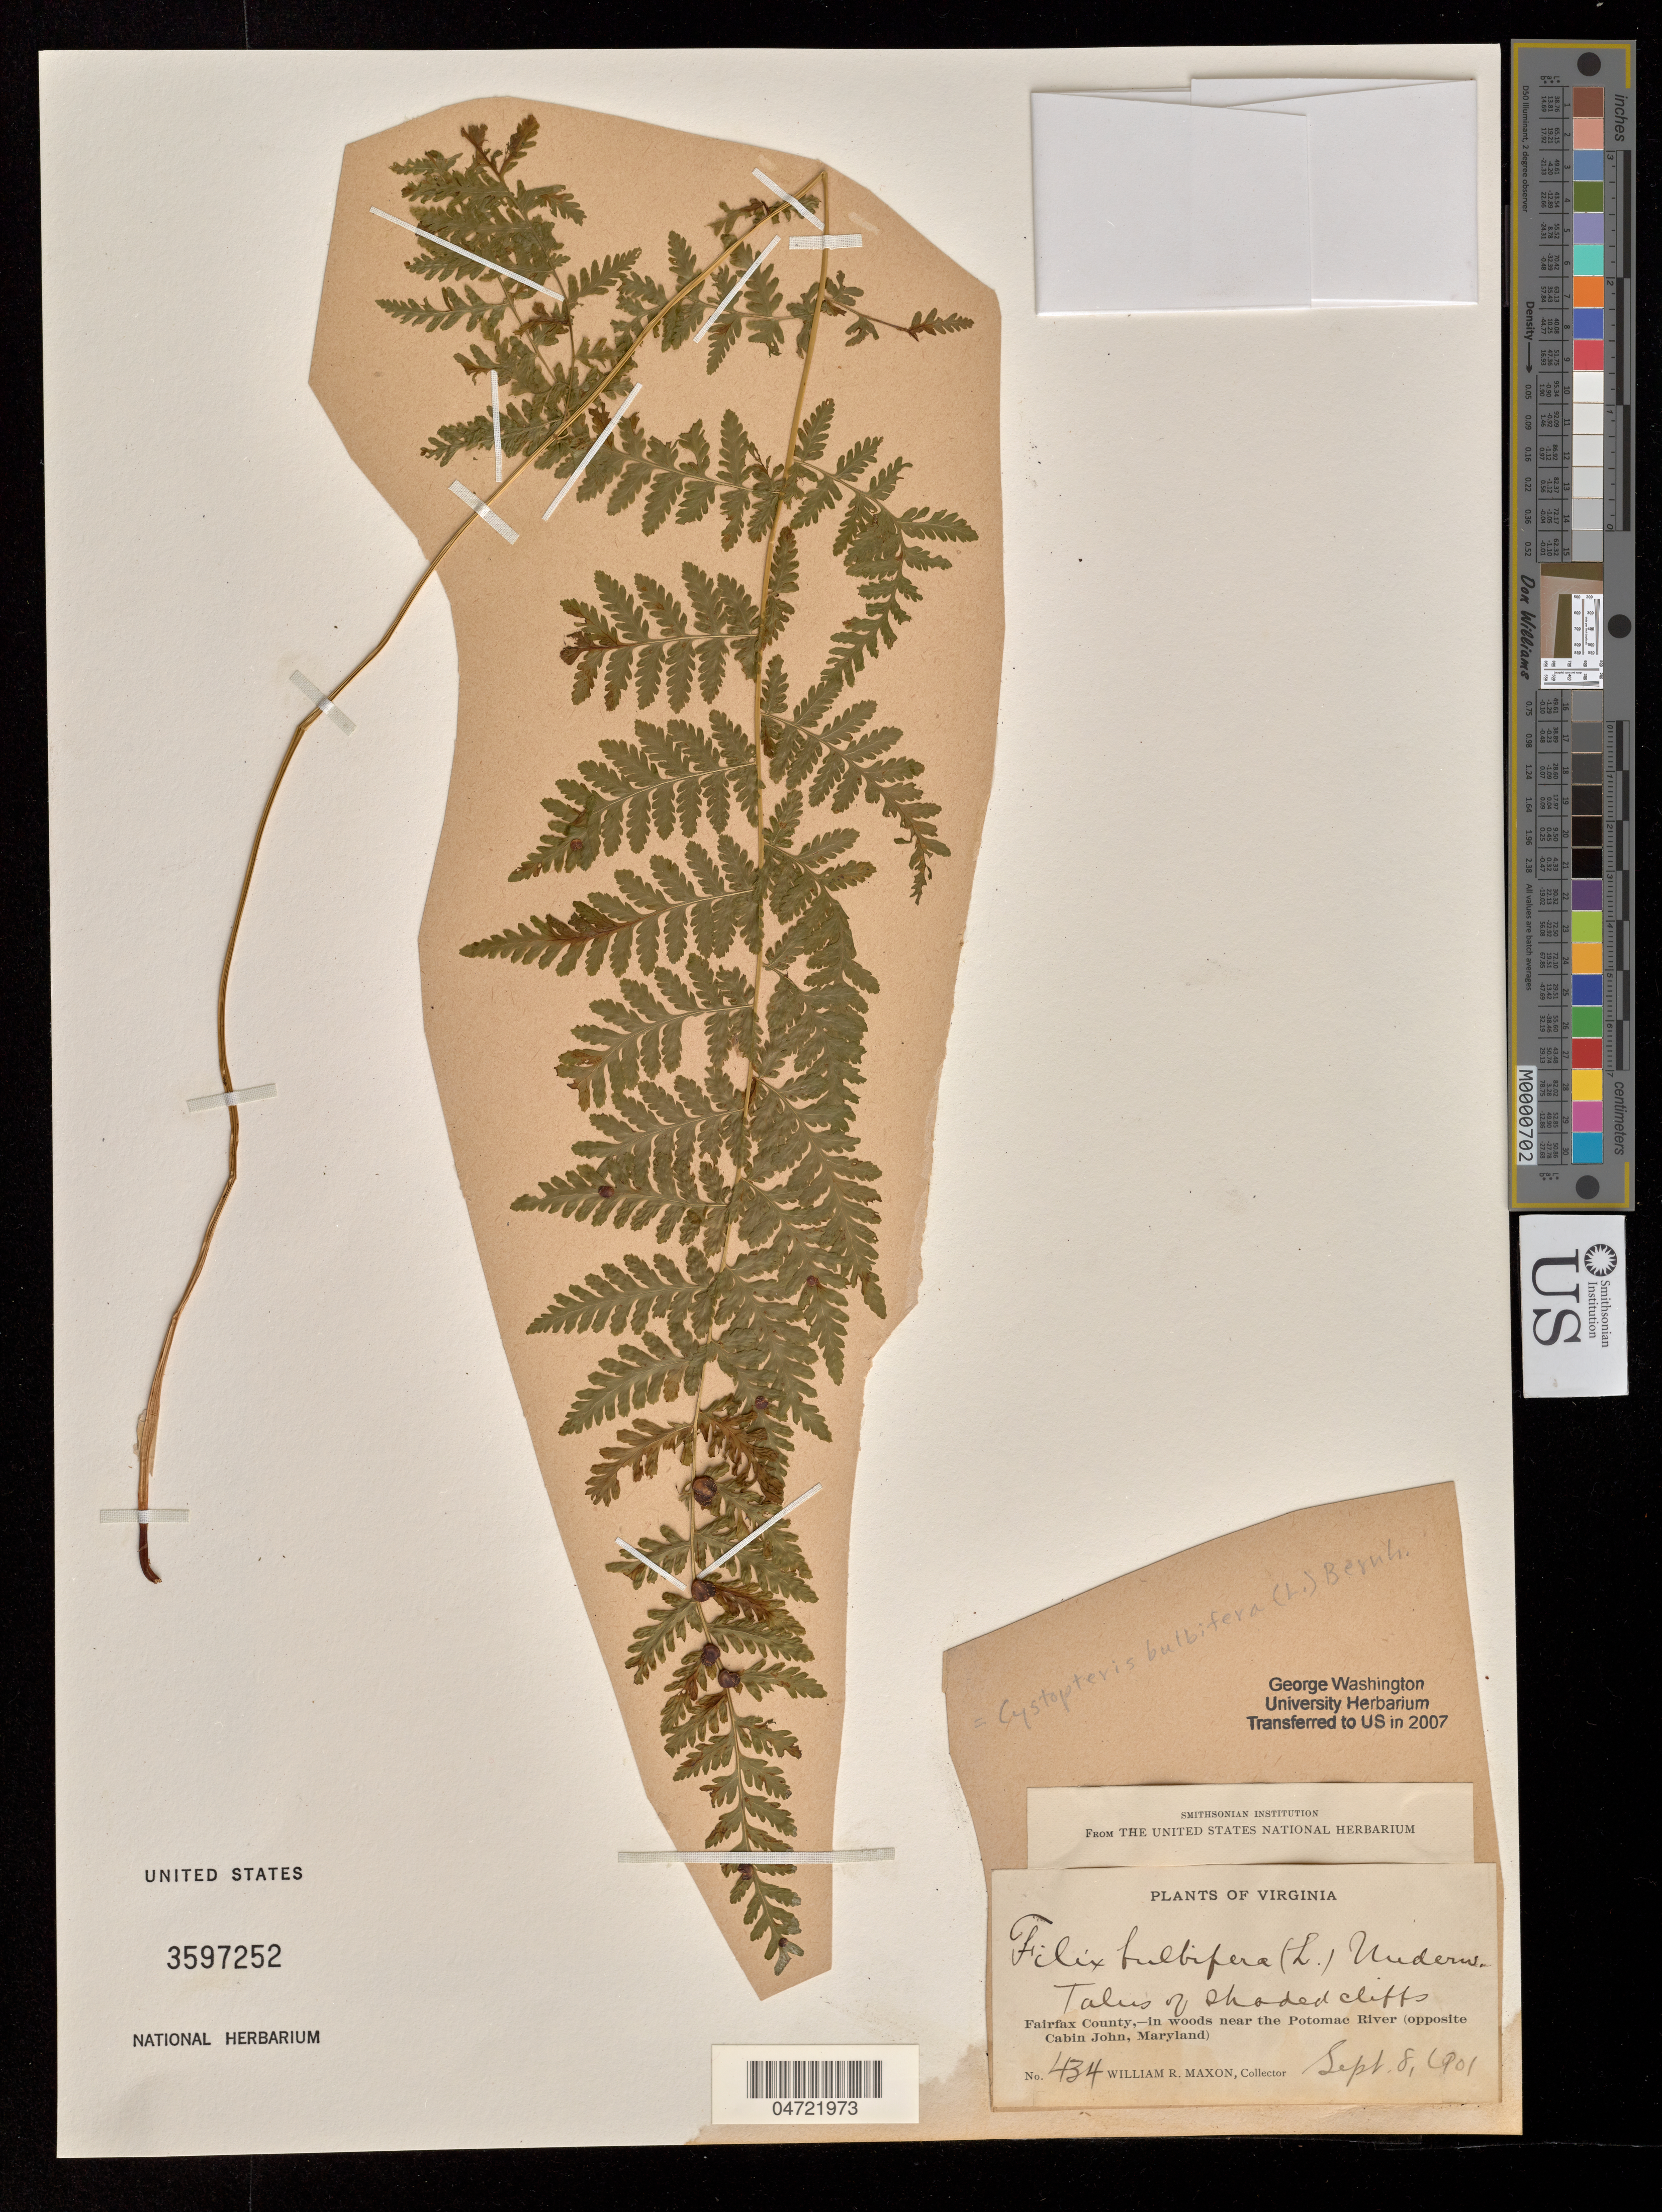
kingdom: Plantae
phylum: Tracheophyta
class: Polypodiopsida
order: Polypodiales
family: Cystopteridaceae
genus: Cystopteris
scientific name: Cystopteris bulbifera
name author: (L.) Bernh.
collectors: W. R. Maxon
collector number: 434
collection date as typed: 08 Sep 1901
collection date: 1901-09-08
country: United States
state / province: Virginia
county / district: Fairfax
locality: Virginia shore of Potomac River, opposite Cabin John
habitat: Talus of shaded cliffs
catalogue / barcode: US 3597252